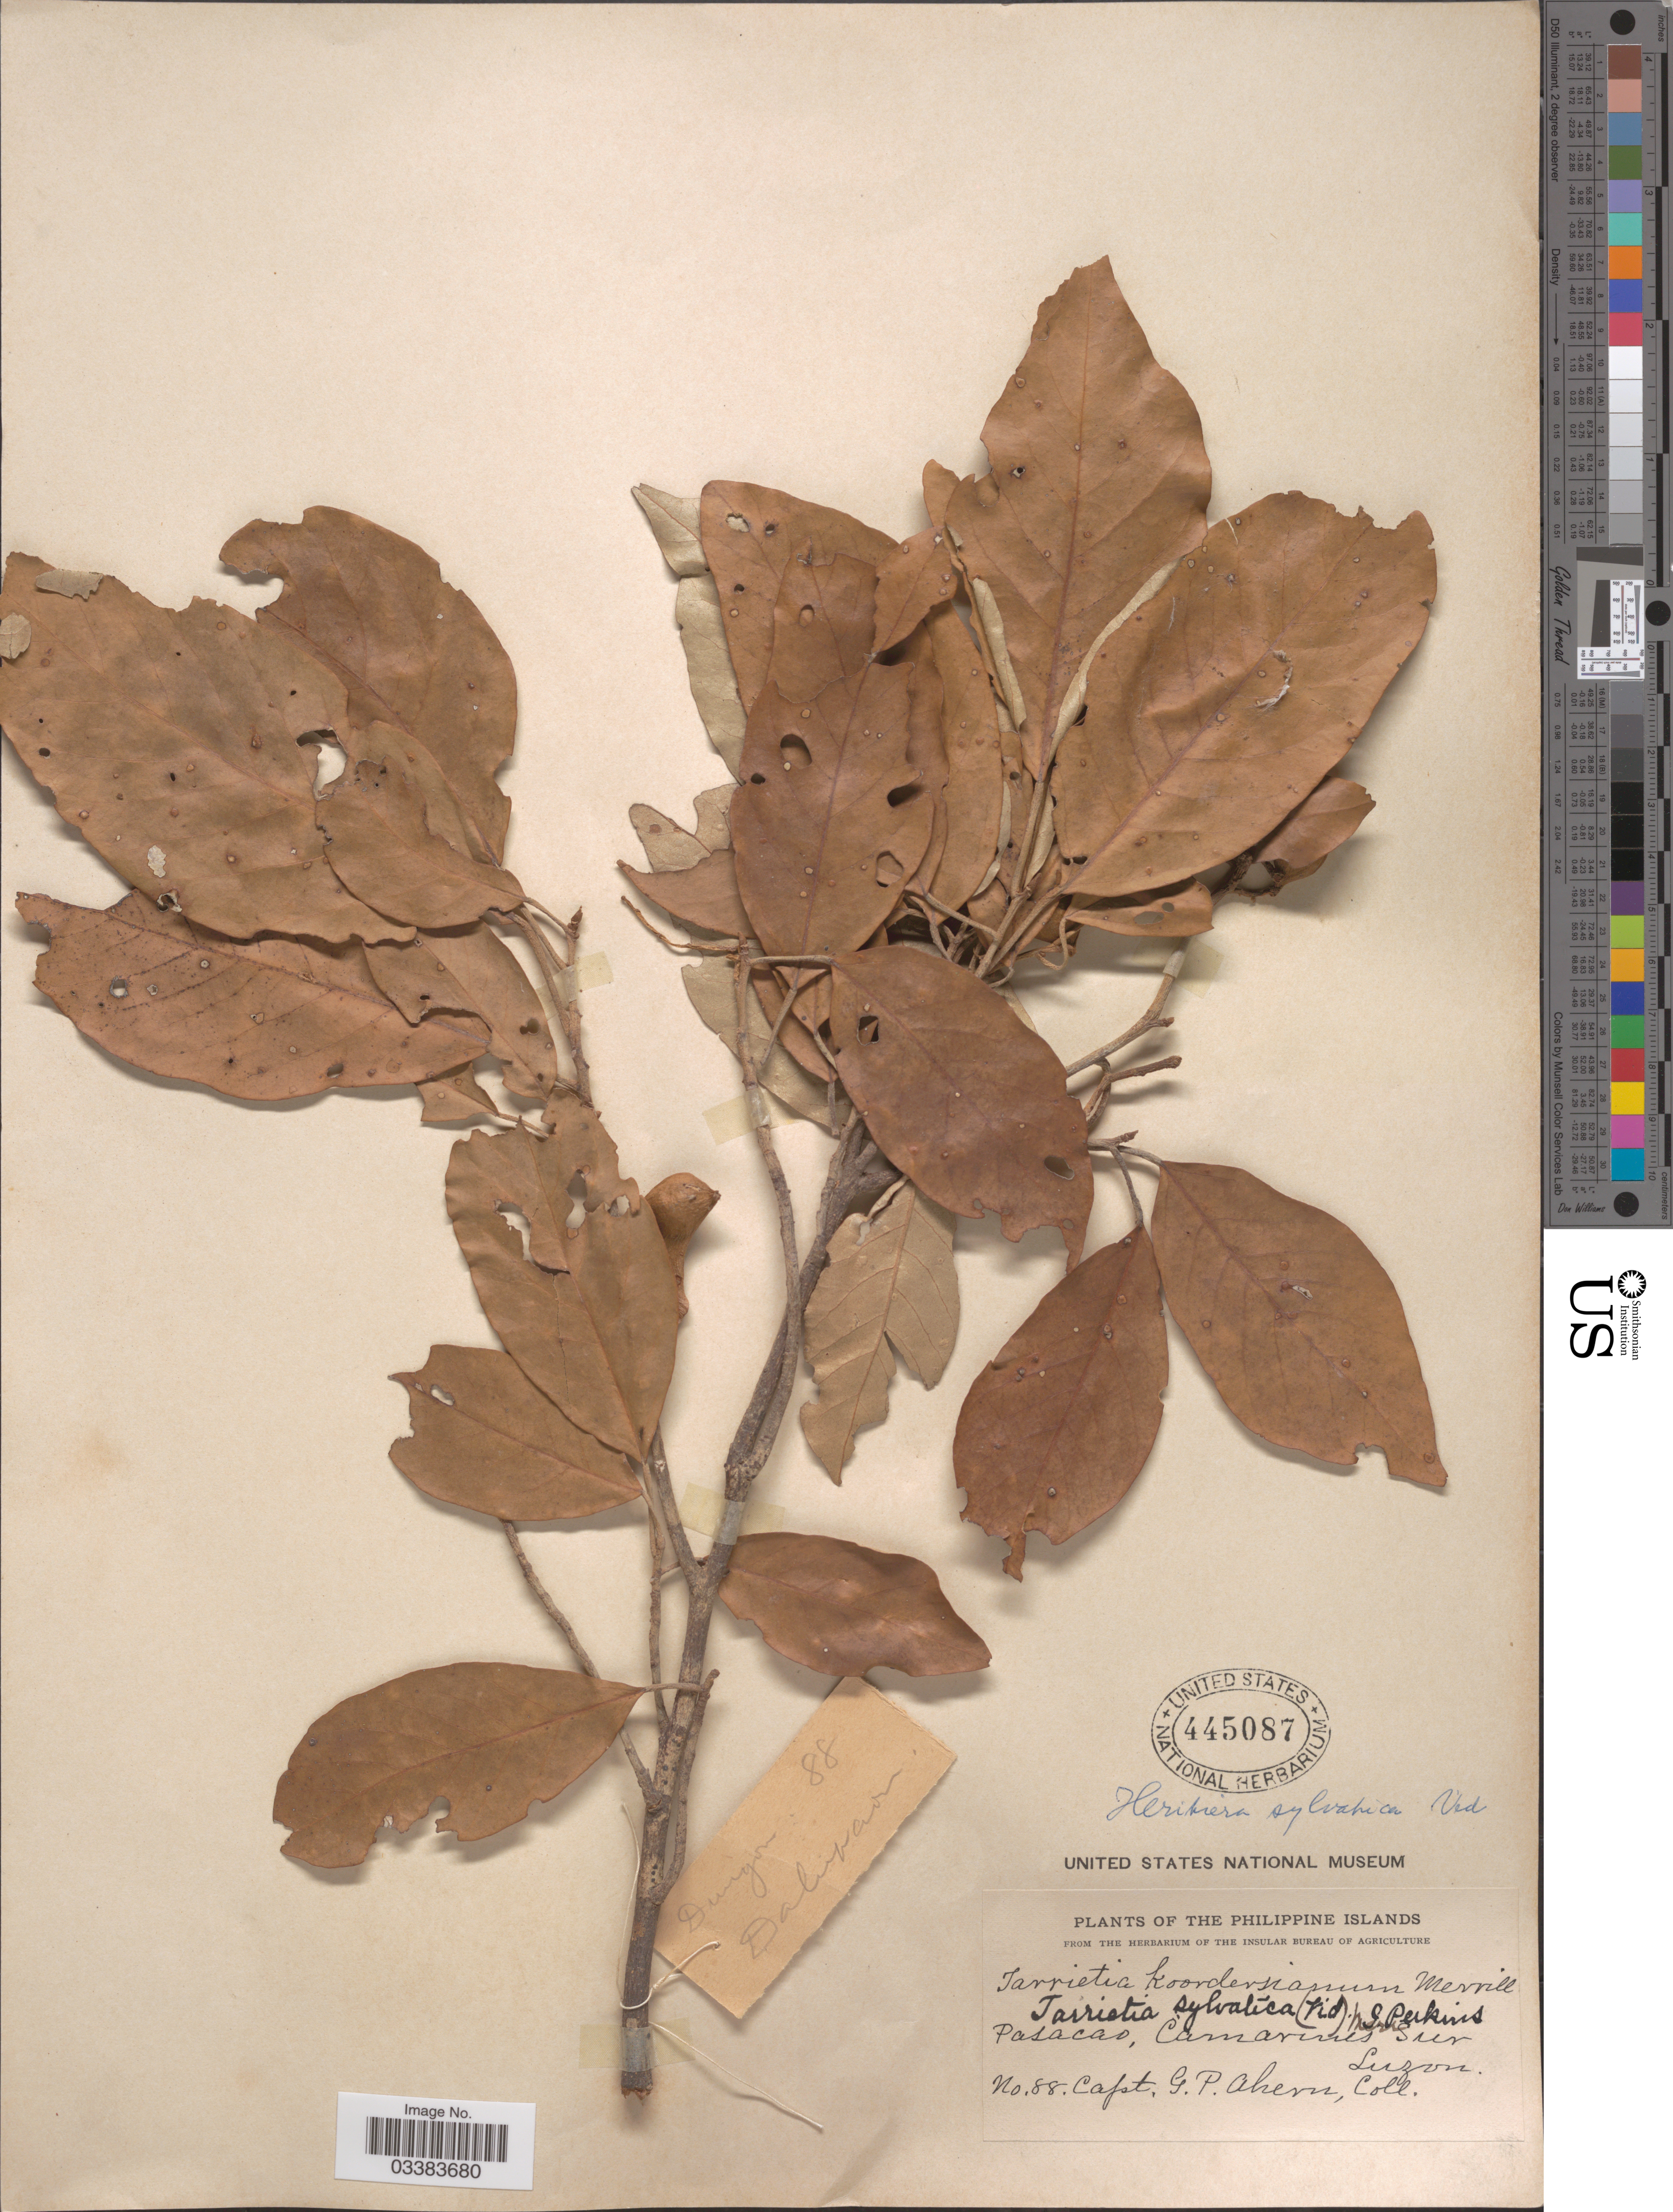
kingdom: Plantae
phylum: Tracheophyta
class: Magnoliopsida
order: Malvales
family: Malvaceae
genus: Heritiera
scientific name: Heritiera sylvatica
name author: S. Vidal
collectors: G. Ahern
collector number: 88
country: Philippines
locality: Pasacao, Camarines Sur, Luzon.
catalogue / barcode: US 445087